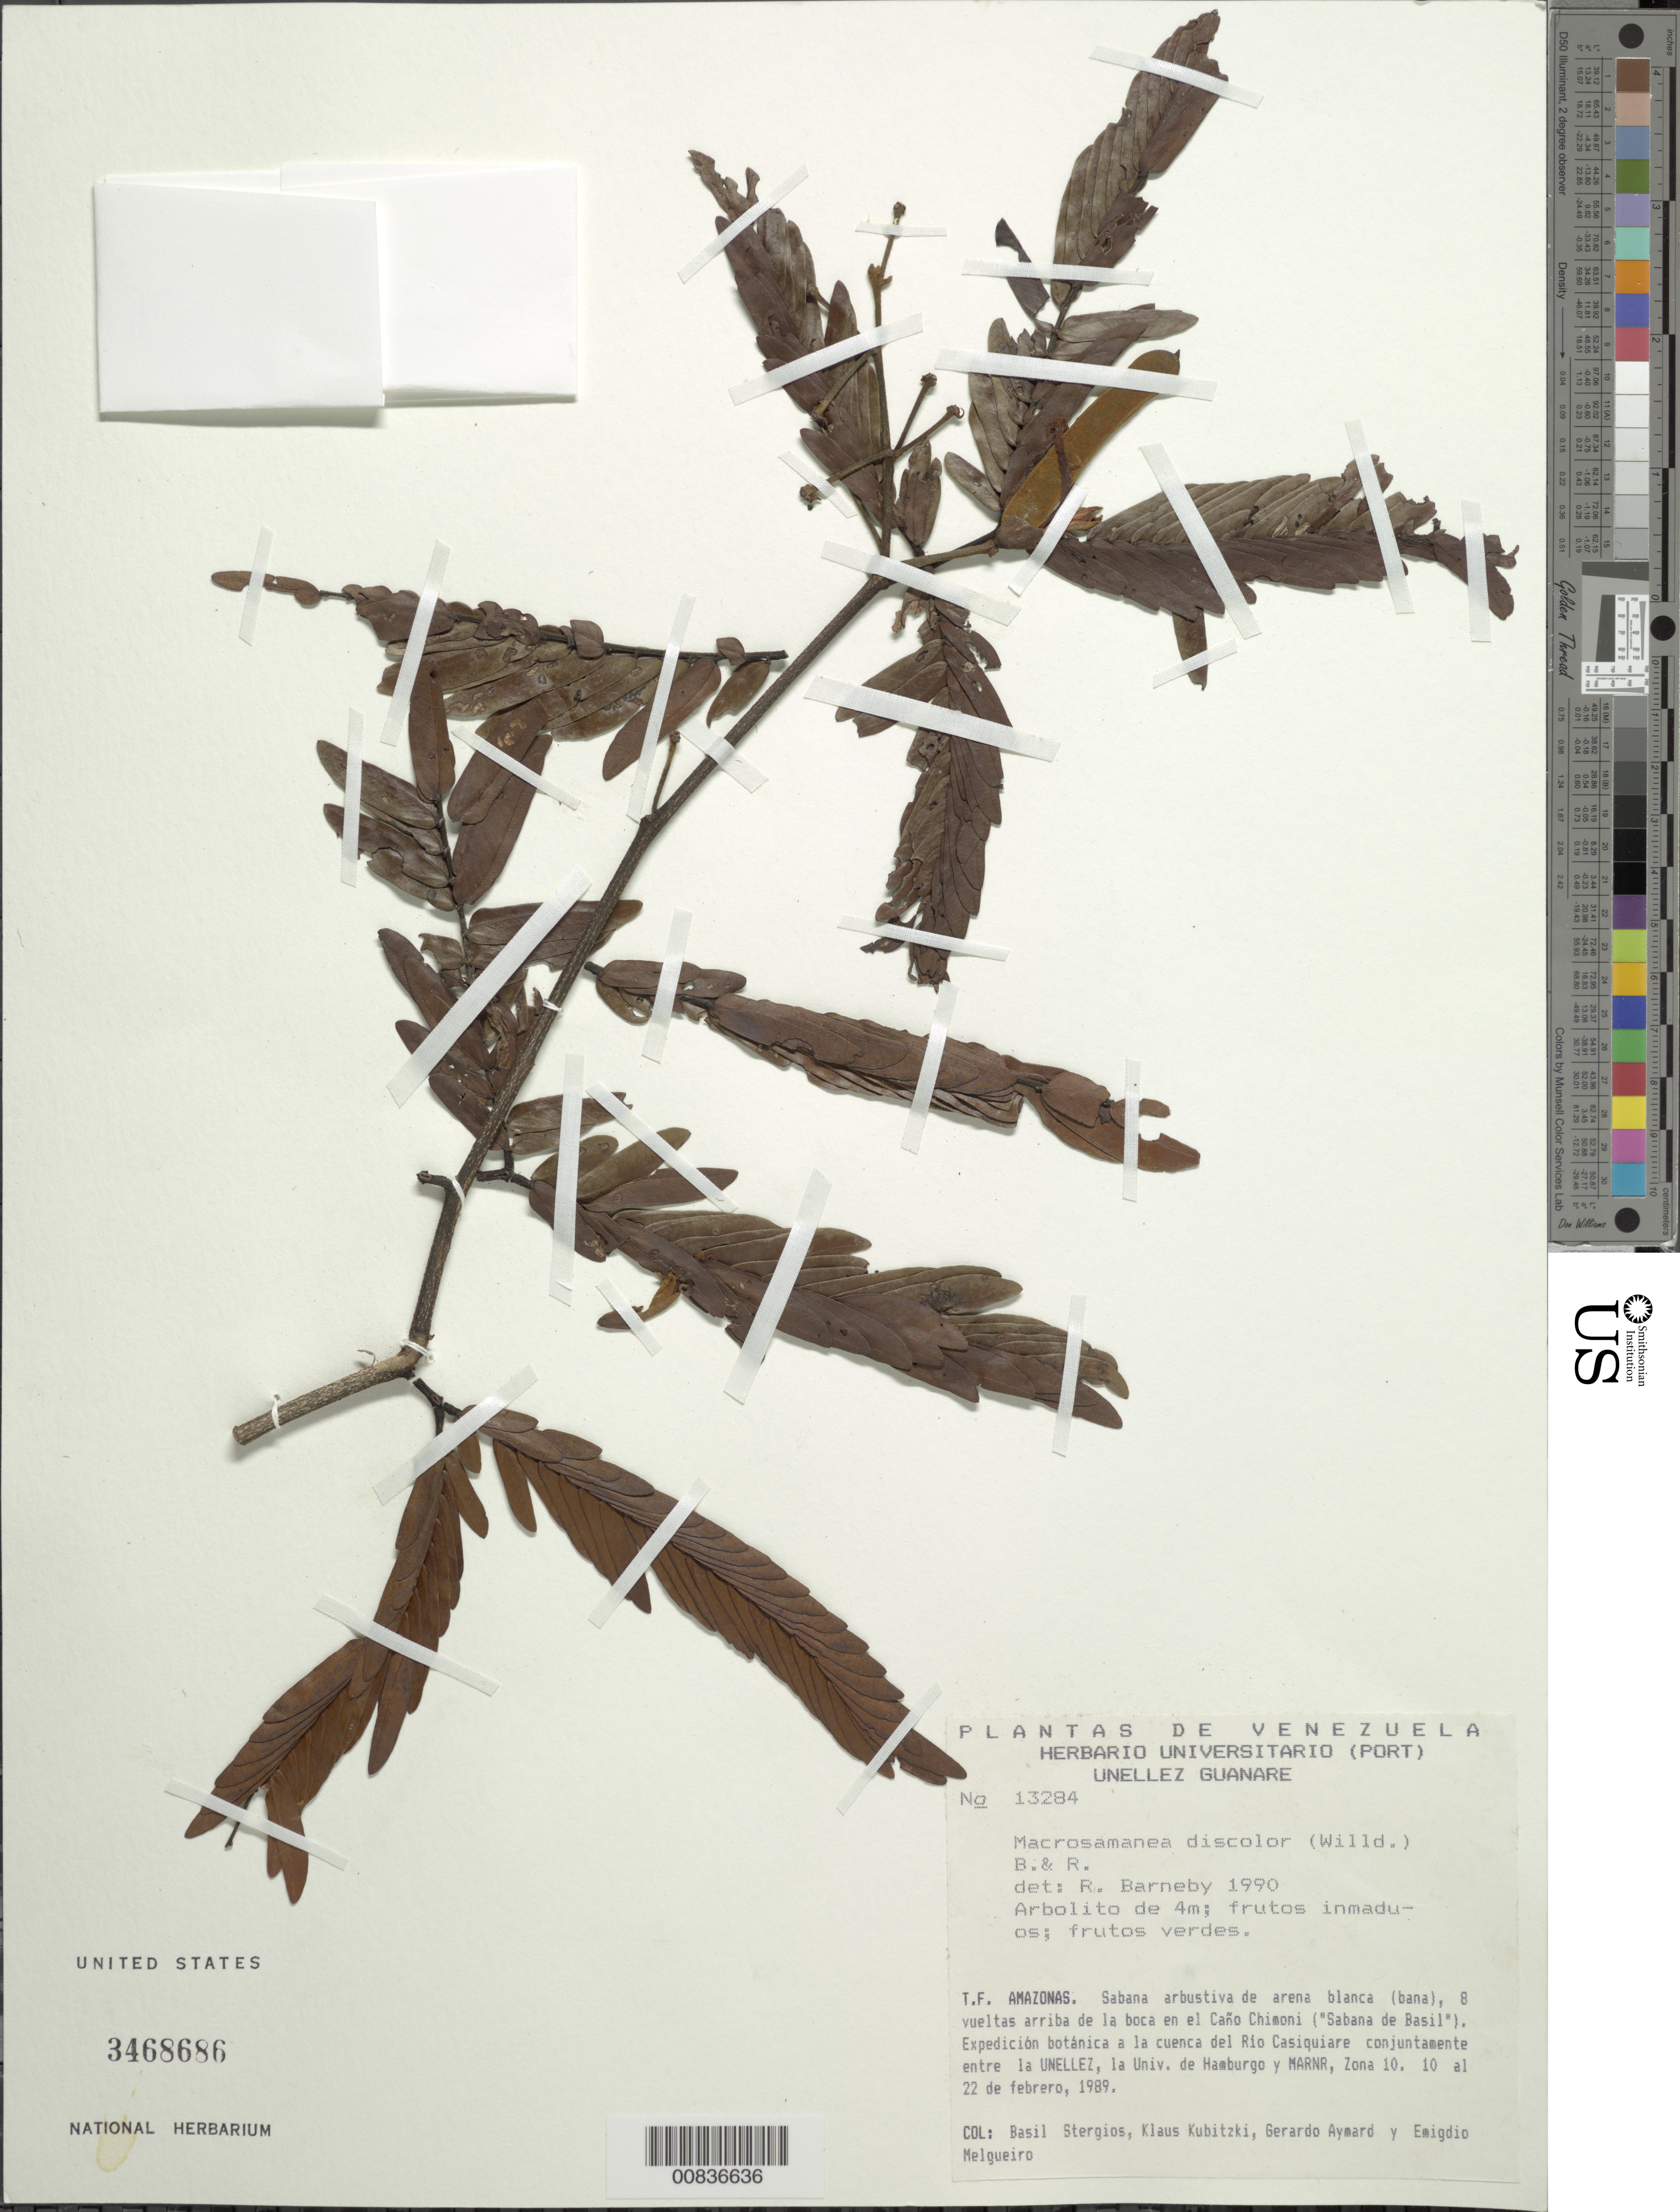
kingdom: Plantae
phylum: Tracheophyta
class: Magnoliopsida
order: Fabales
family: Fabaceae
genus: Macrosamanea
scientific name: Macrosamanea discolor var. discolor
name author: (Willd.) Britton & Killip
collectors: B. G. Stergios, K. Kubitzki, G. A. Aymard & E. Melgueiro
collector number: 13284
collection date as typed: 10-Feb-89 to 22-Feb-89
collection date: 1989-02-10/1989-02-22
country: Venezuela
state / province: Amazonas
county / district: Río Negro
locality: Río Casiquiare basin; Caño Chimoni ("Sabana de Basil")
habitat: Sabana arbustiva de arena blanca (bana)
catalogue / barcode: US 3468686